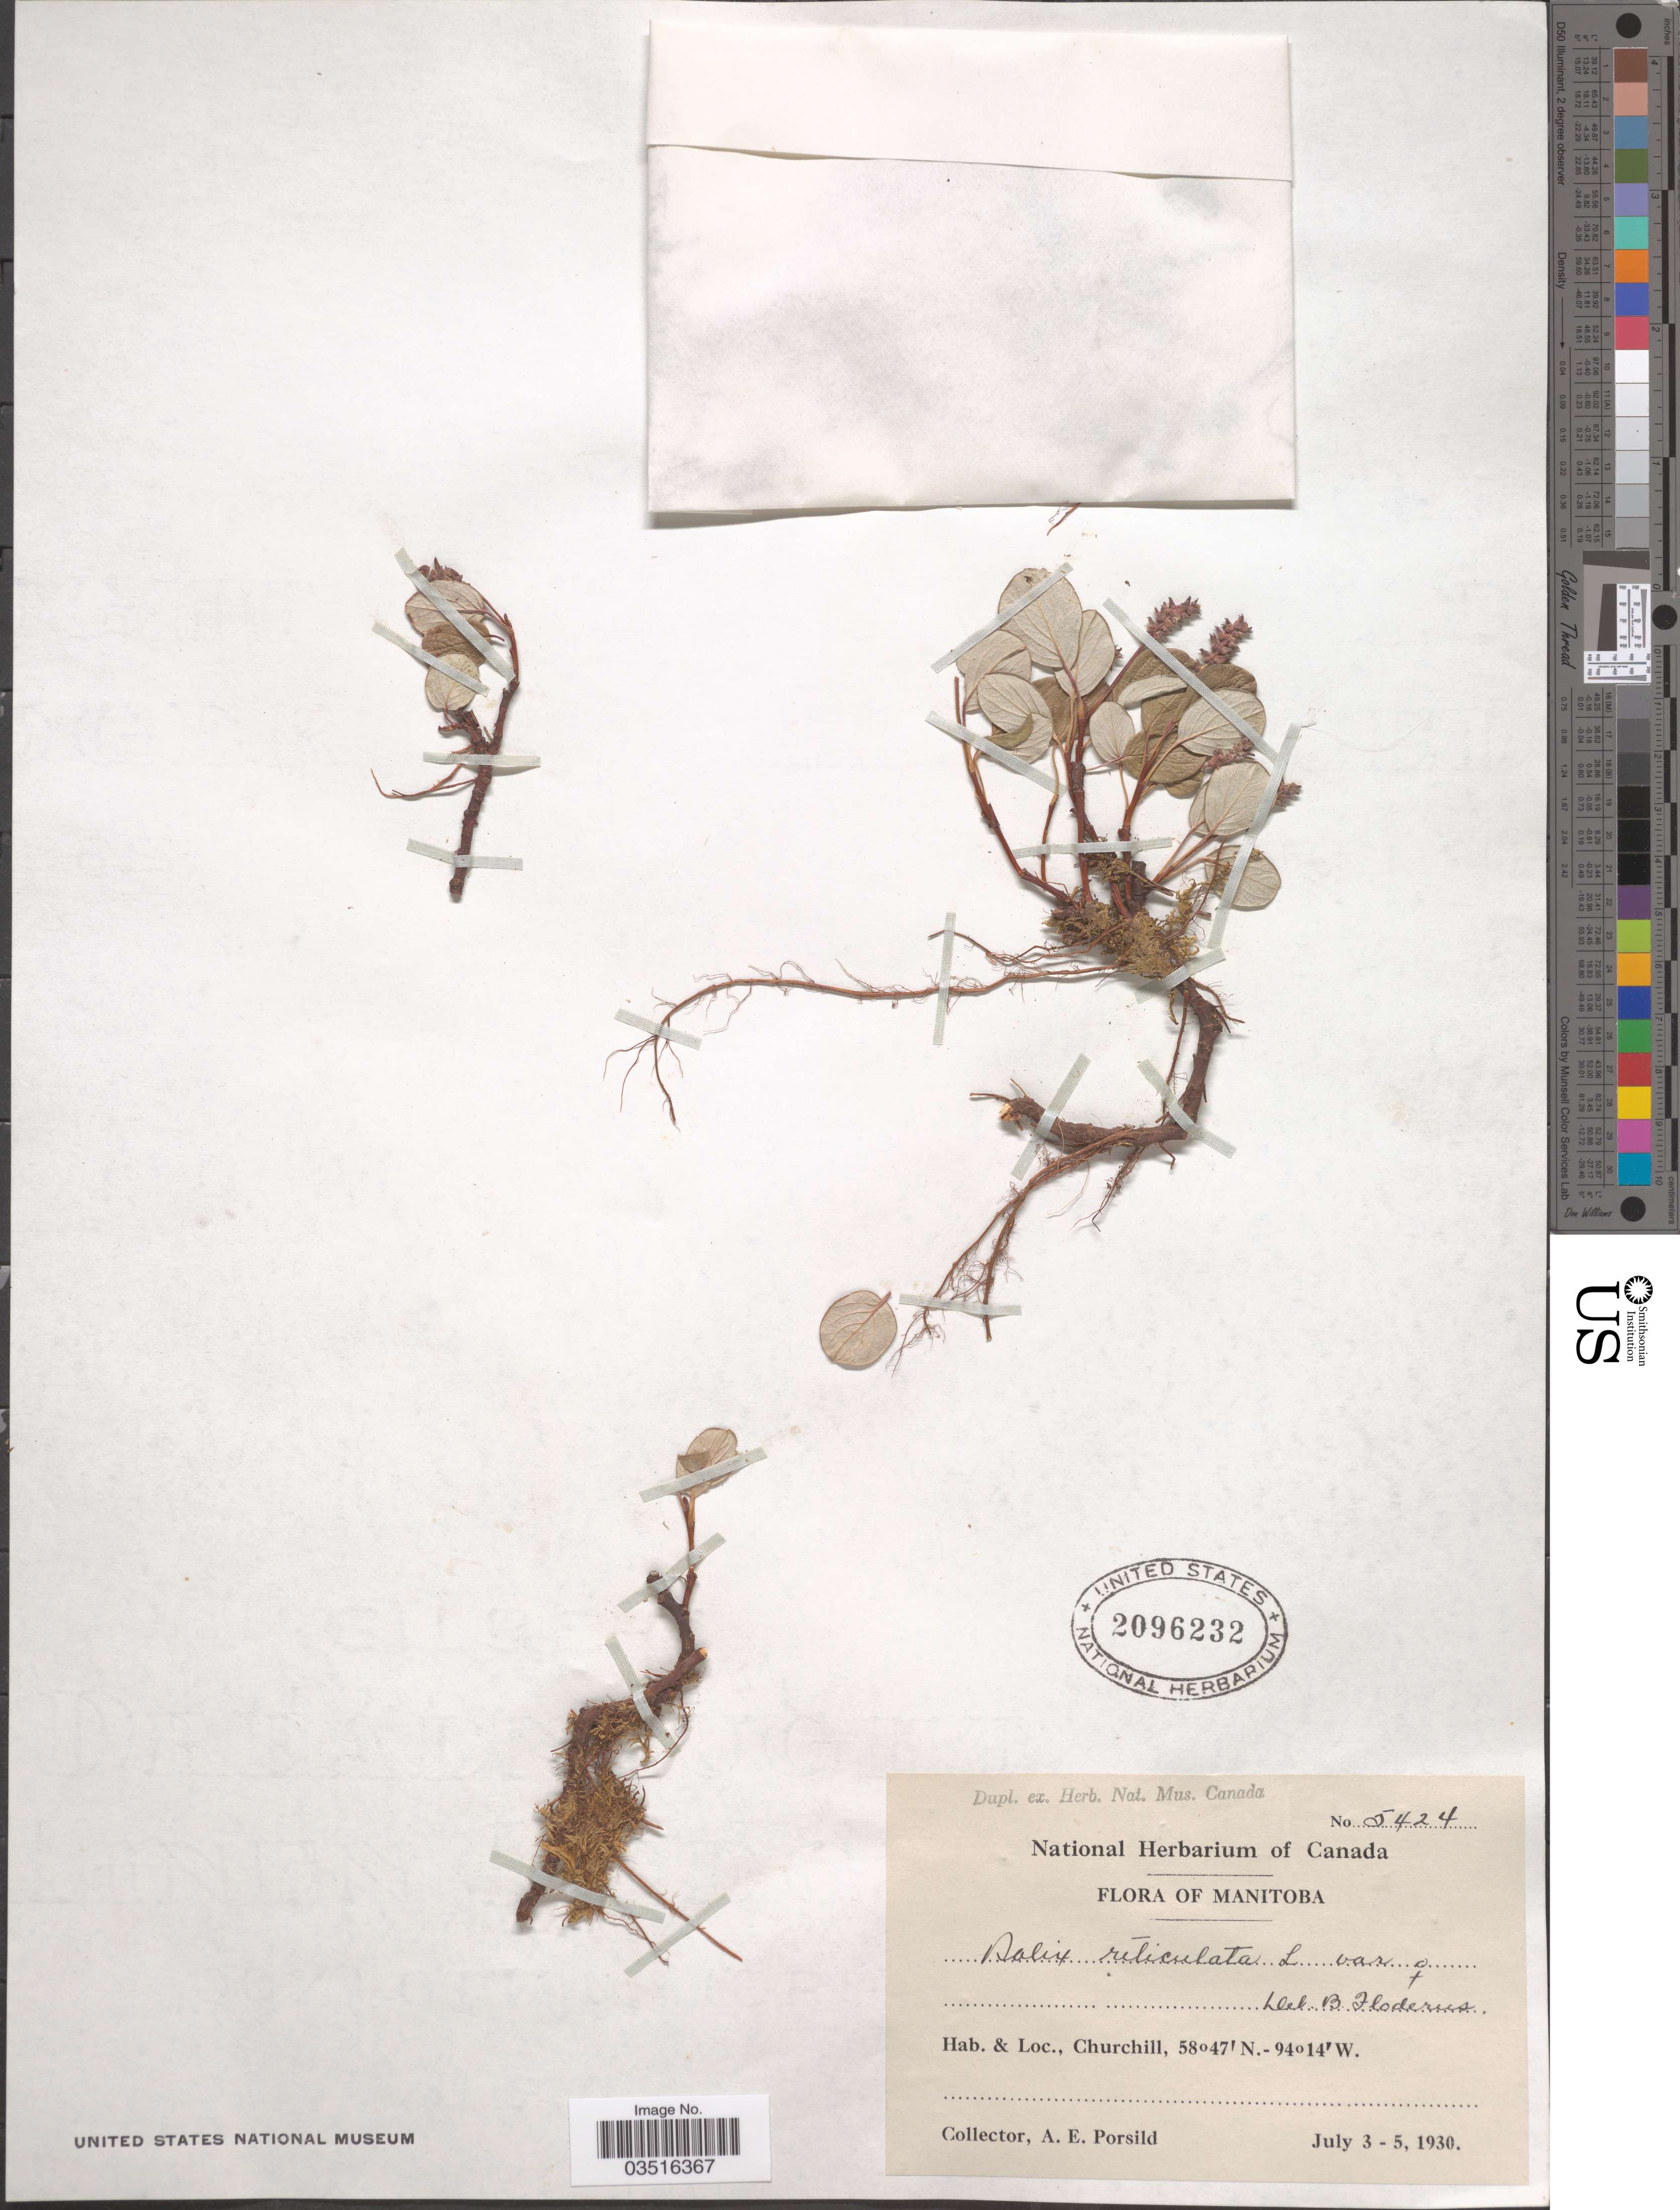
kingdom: Plantae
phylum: Tracheophyta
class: Magnoliopsida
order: Malpighiales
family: Salicaceae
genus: Salix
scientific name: Salix reticulata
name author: L.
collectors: A. E. Porsild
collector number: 5424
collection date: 1930-07-03/1930-07-05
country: Canada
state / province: Manitoba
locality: Churchill.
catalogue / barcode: US 2096232